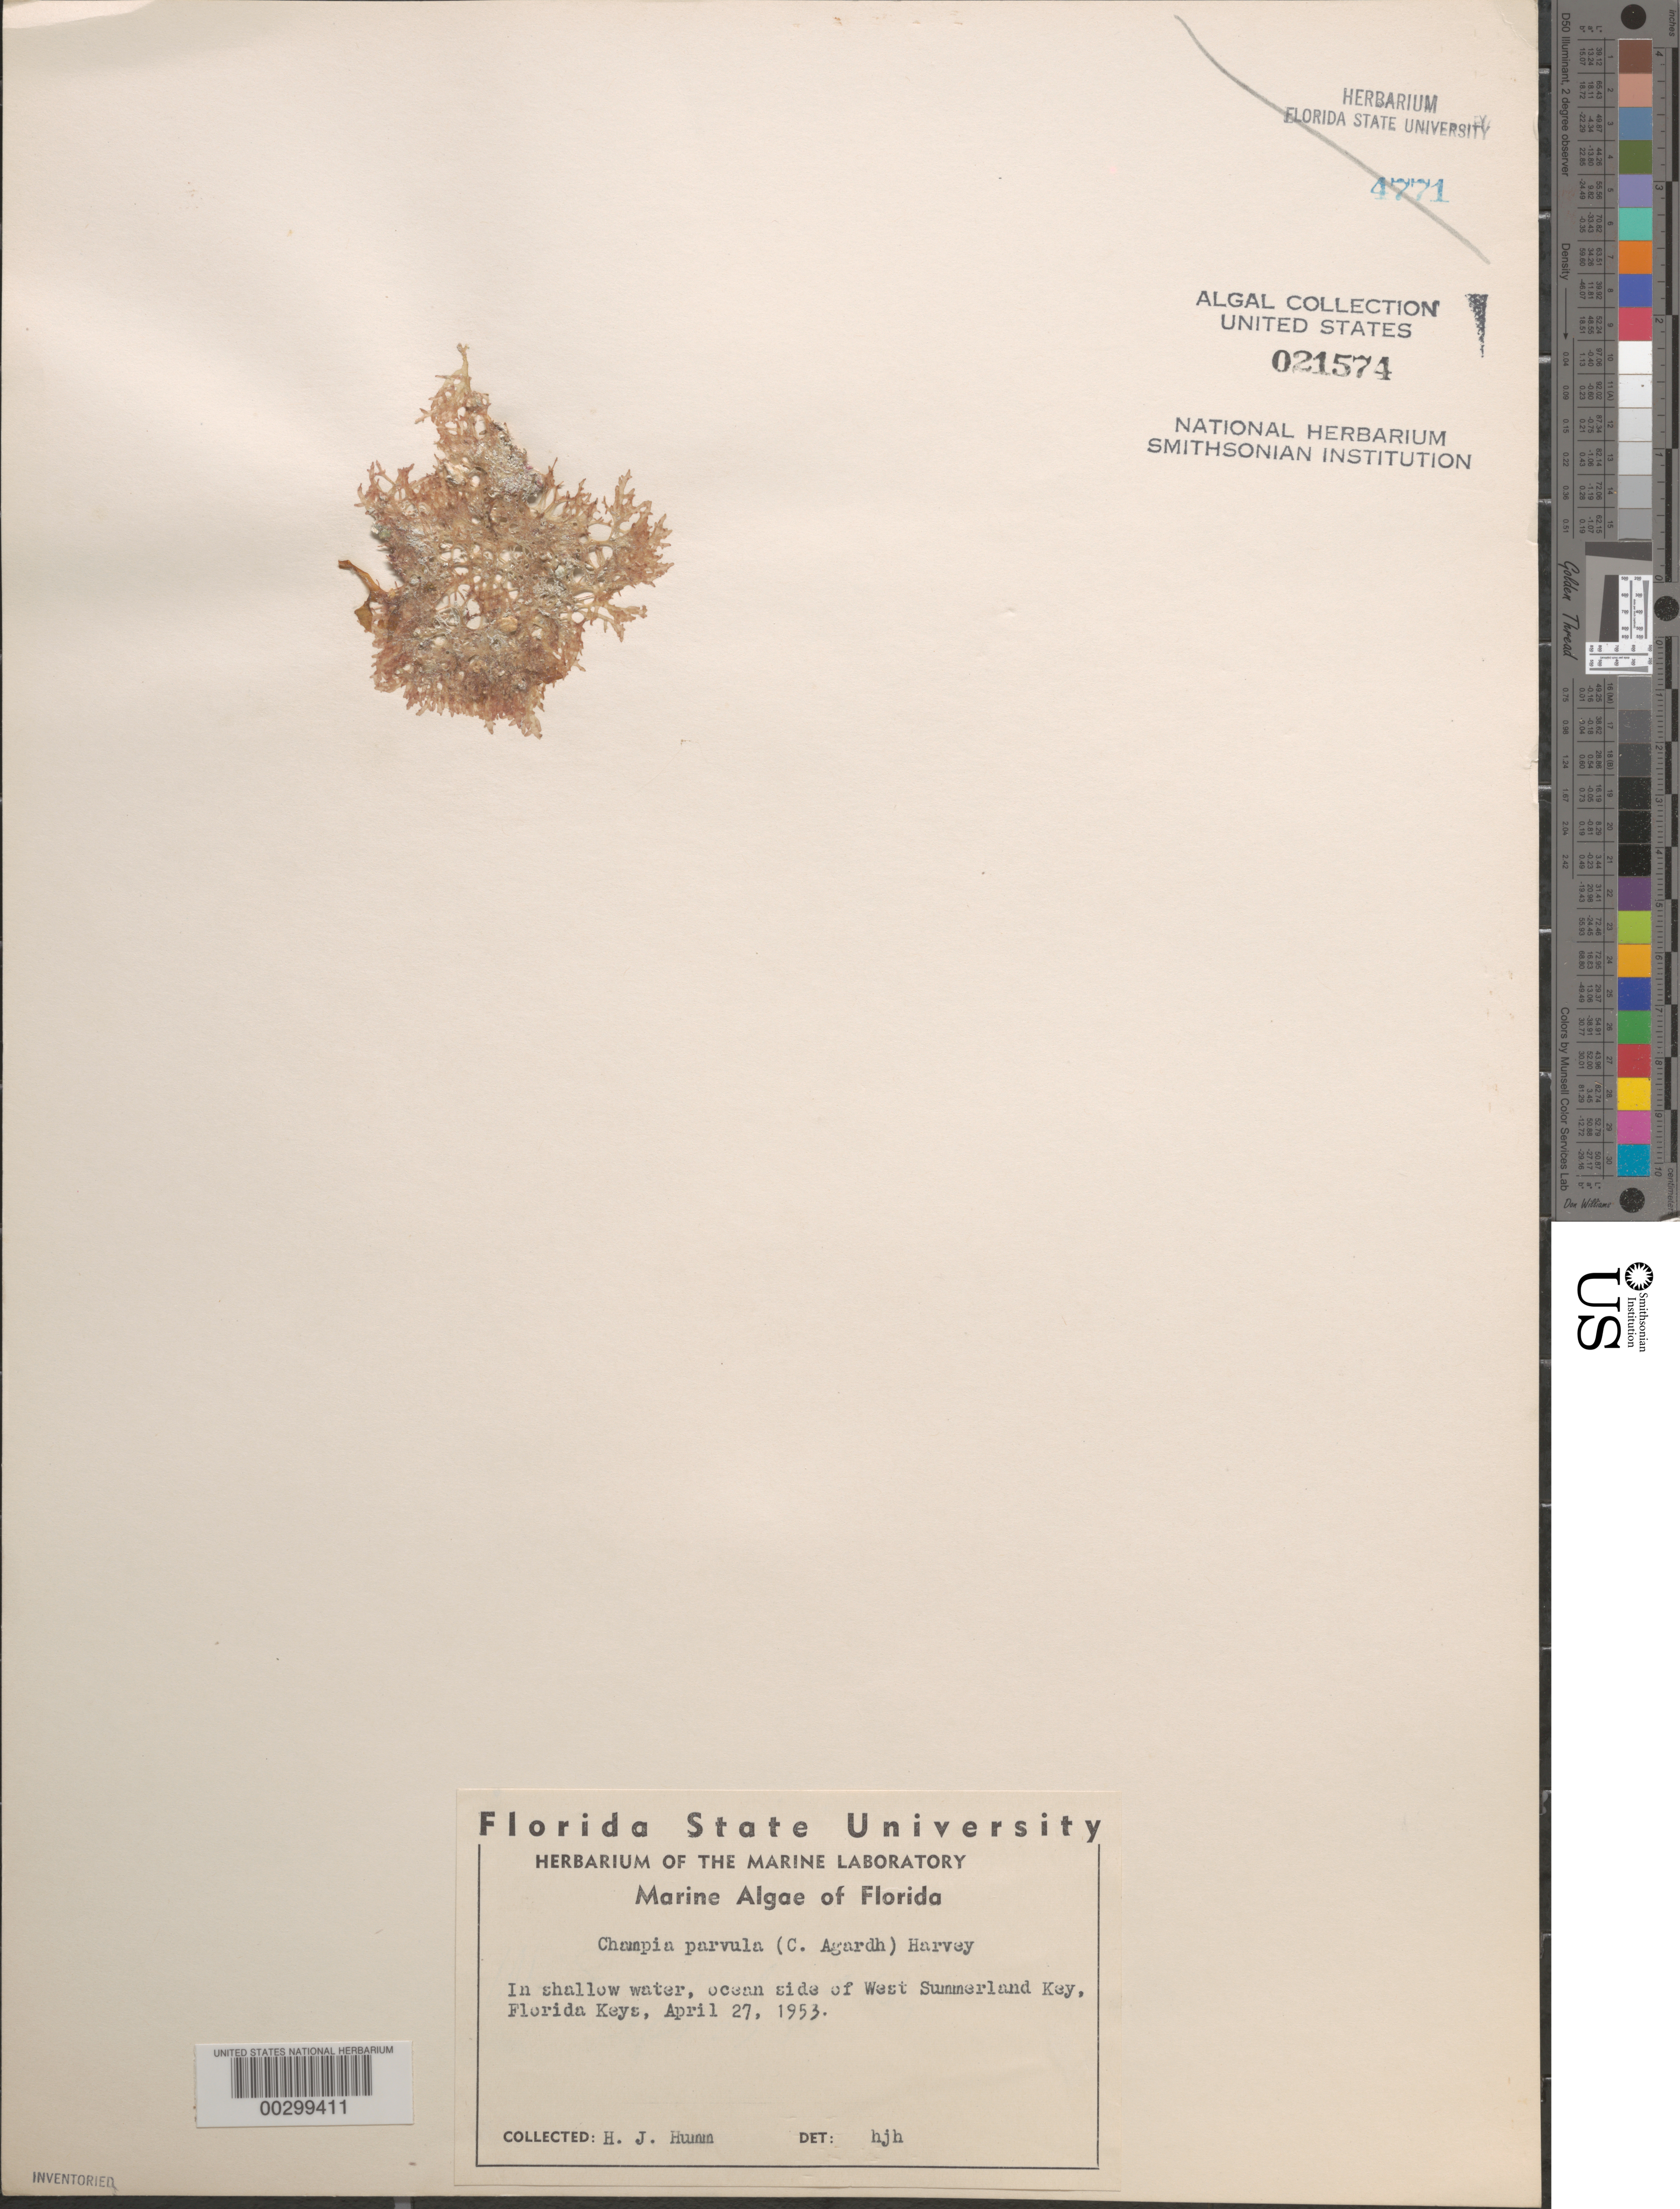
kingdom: Plantae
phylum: Rhodophyta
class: Florideophyceae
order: Rhodymeniales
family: Champiaceae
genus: Champia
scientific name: Champia parvula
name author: (C. Agardh) Harv.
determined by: Humm, Harold J.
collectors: H. J. Humm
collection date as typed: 27 Apr 1953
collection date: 1953-04-27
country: United States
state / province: Florida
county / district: Monroe County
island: West Summerland Key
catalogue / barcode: US 21574